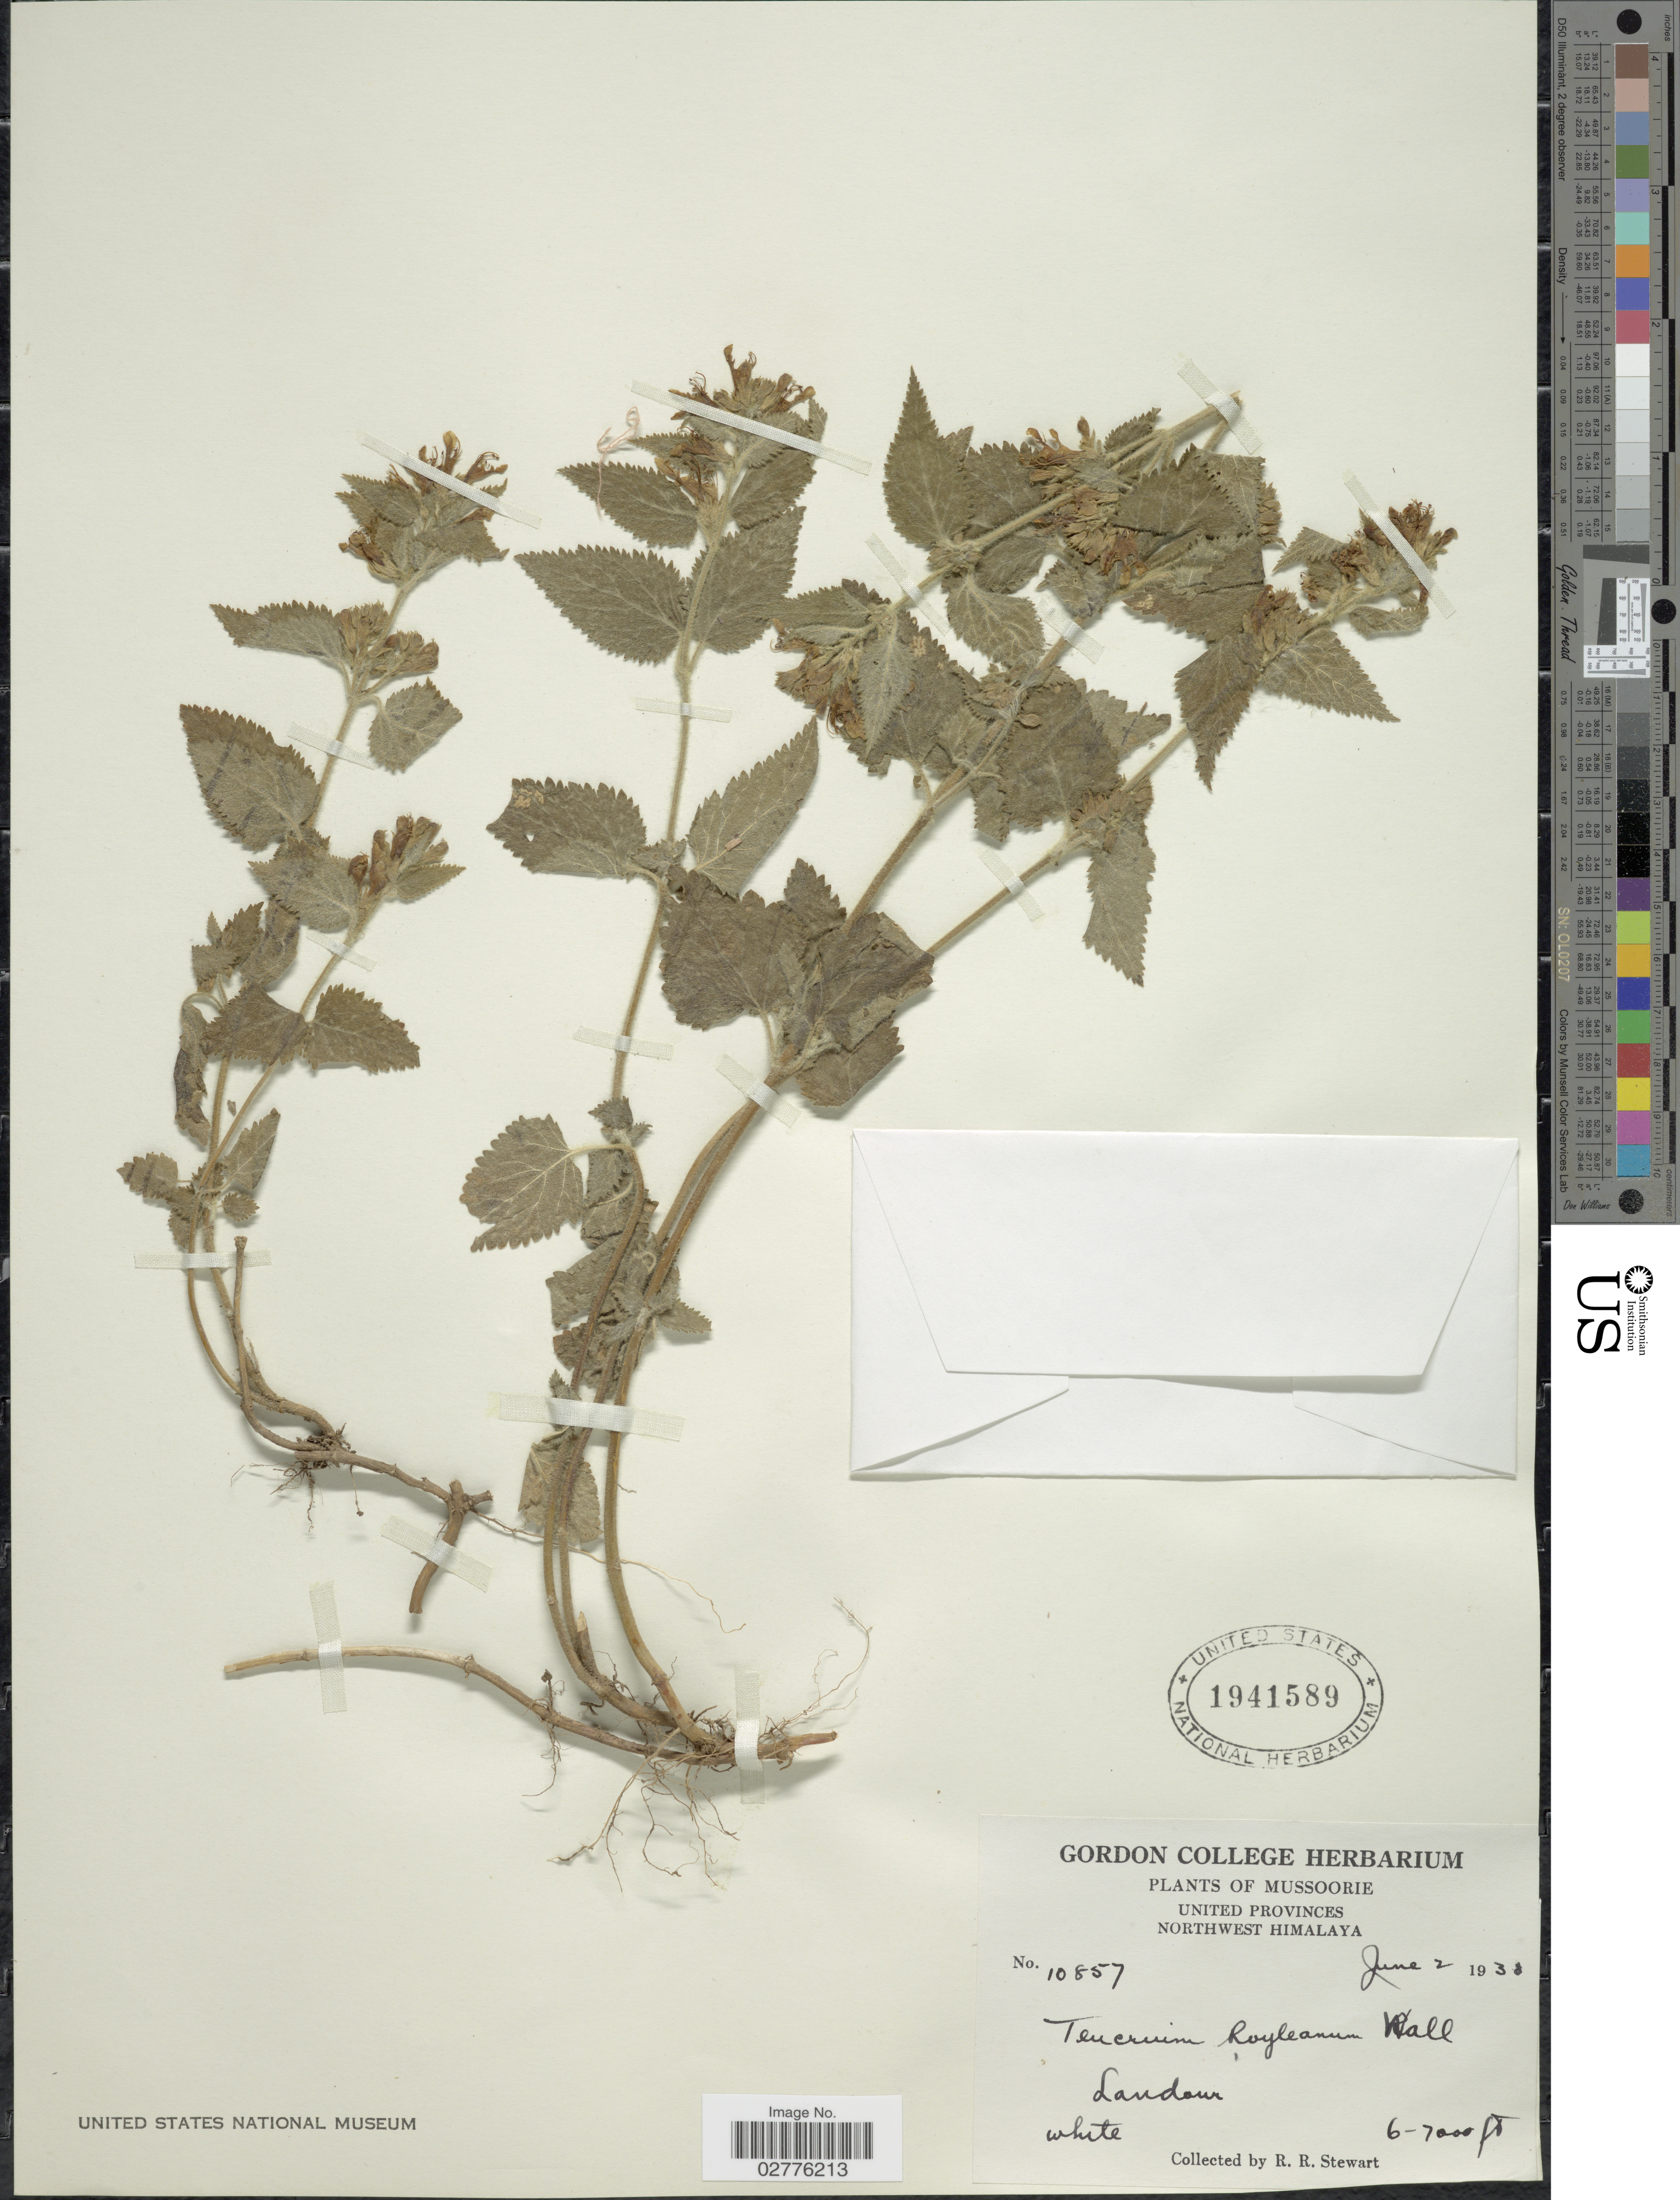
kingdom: Plantae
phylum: Tracheophyta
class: Magnoliopsida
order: Lamiales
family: Lamiaceae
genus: Teucrium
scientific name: Teucrium royleanum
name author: Wall. ex Benth.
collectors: R. R. Stewart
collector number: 10857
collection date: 1938-06-02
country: India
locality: Mussoorie, United Provinces, Northwest Himalaya, Landour.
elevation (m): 1829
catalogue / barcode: US 1941589